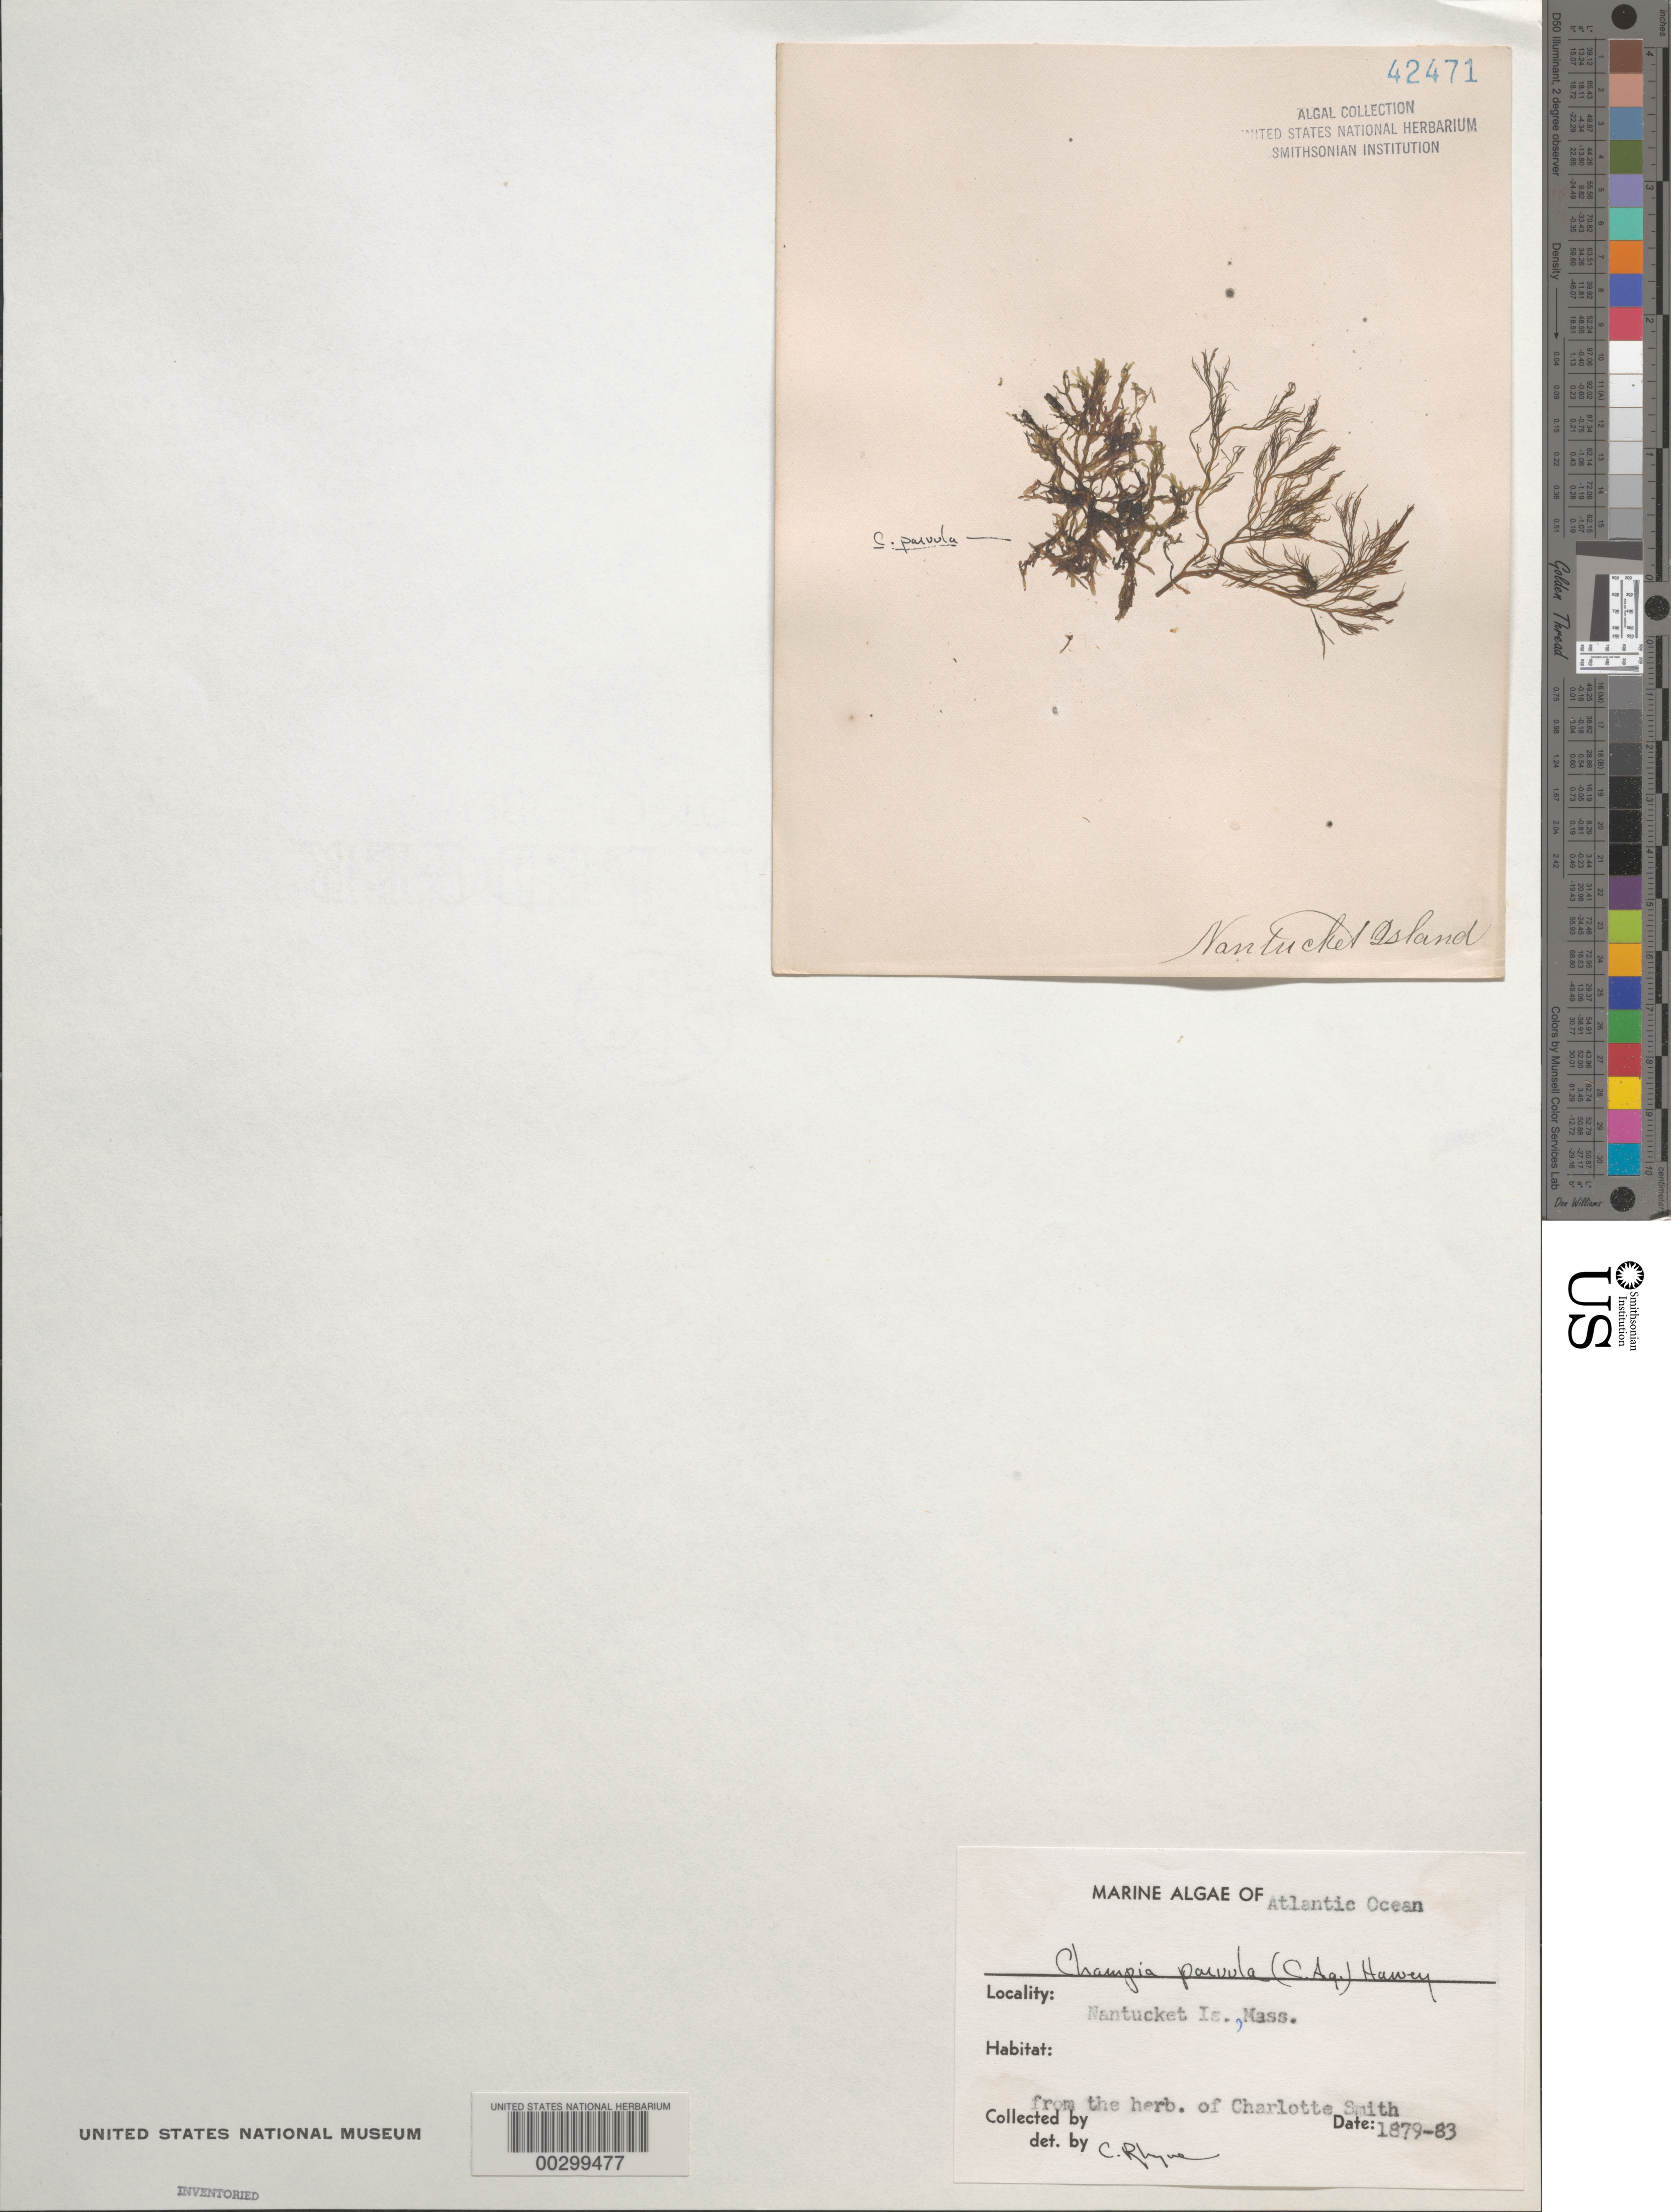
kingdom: Plantae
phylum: Rhodophyta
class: Florideophyceae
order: Rhodymeniales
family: Champiaceae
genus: Champia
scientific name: Champia parvula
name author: (C. Agardh) Harv.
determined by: Rhyne, C. F.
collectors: Charlotte Smith (herbarium)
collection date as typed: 1879 TO -- --- 1883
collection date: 1879/1883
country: United States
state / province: Massachusetts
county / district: Nantucket County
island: Nantucket Island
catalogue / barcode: US 42471